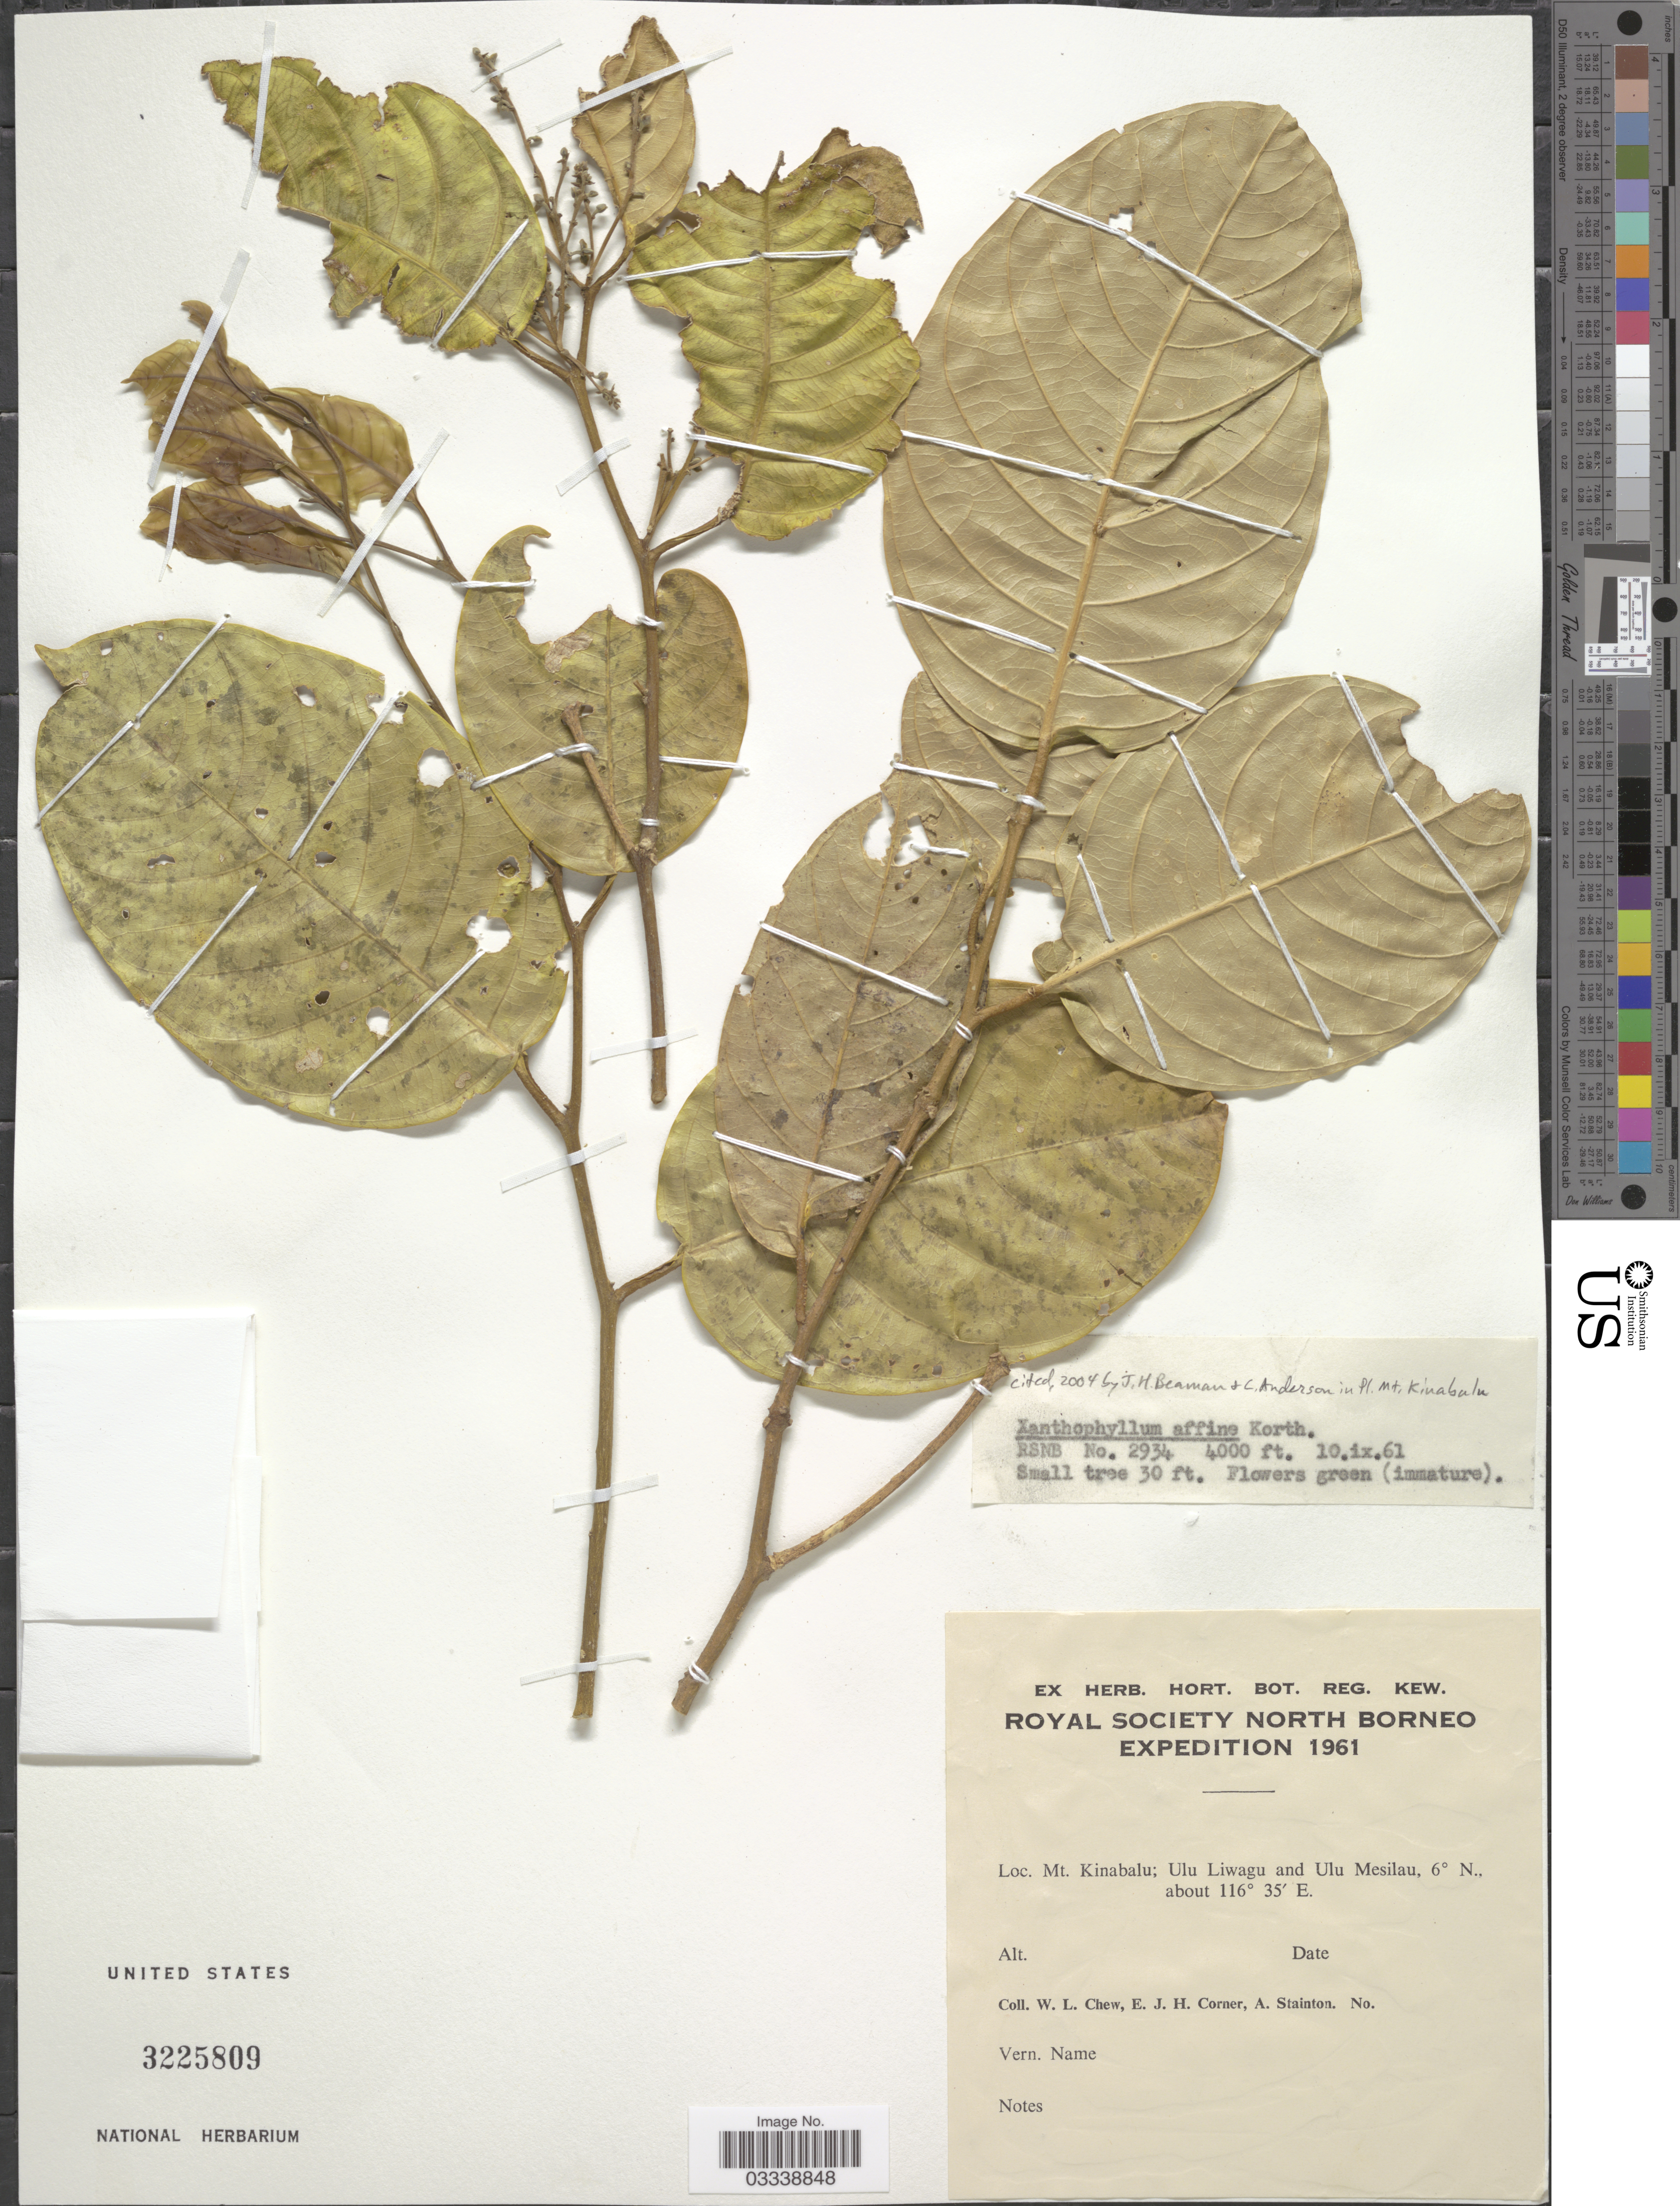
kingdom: Plantae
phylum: Tracheophyta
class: Magnoliopsida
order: Fabales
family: Polygalaceae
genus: Xanthophyllum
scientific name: Xanthophyllum affine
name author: Korth. ex Miq.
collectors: W. Chew, E. Corner & A. Stainton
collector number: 2934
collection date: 1961-09-10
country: Malaysia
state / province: Sabah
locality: North Borneo. Mt. Kinabalu; Ulu Liwagu and Ulu Mesilau.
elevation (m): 1219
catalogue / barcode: US 3225809